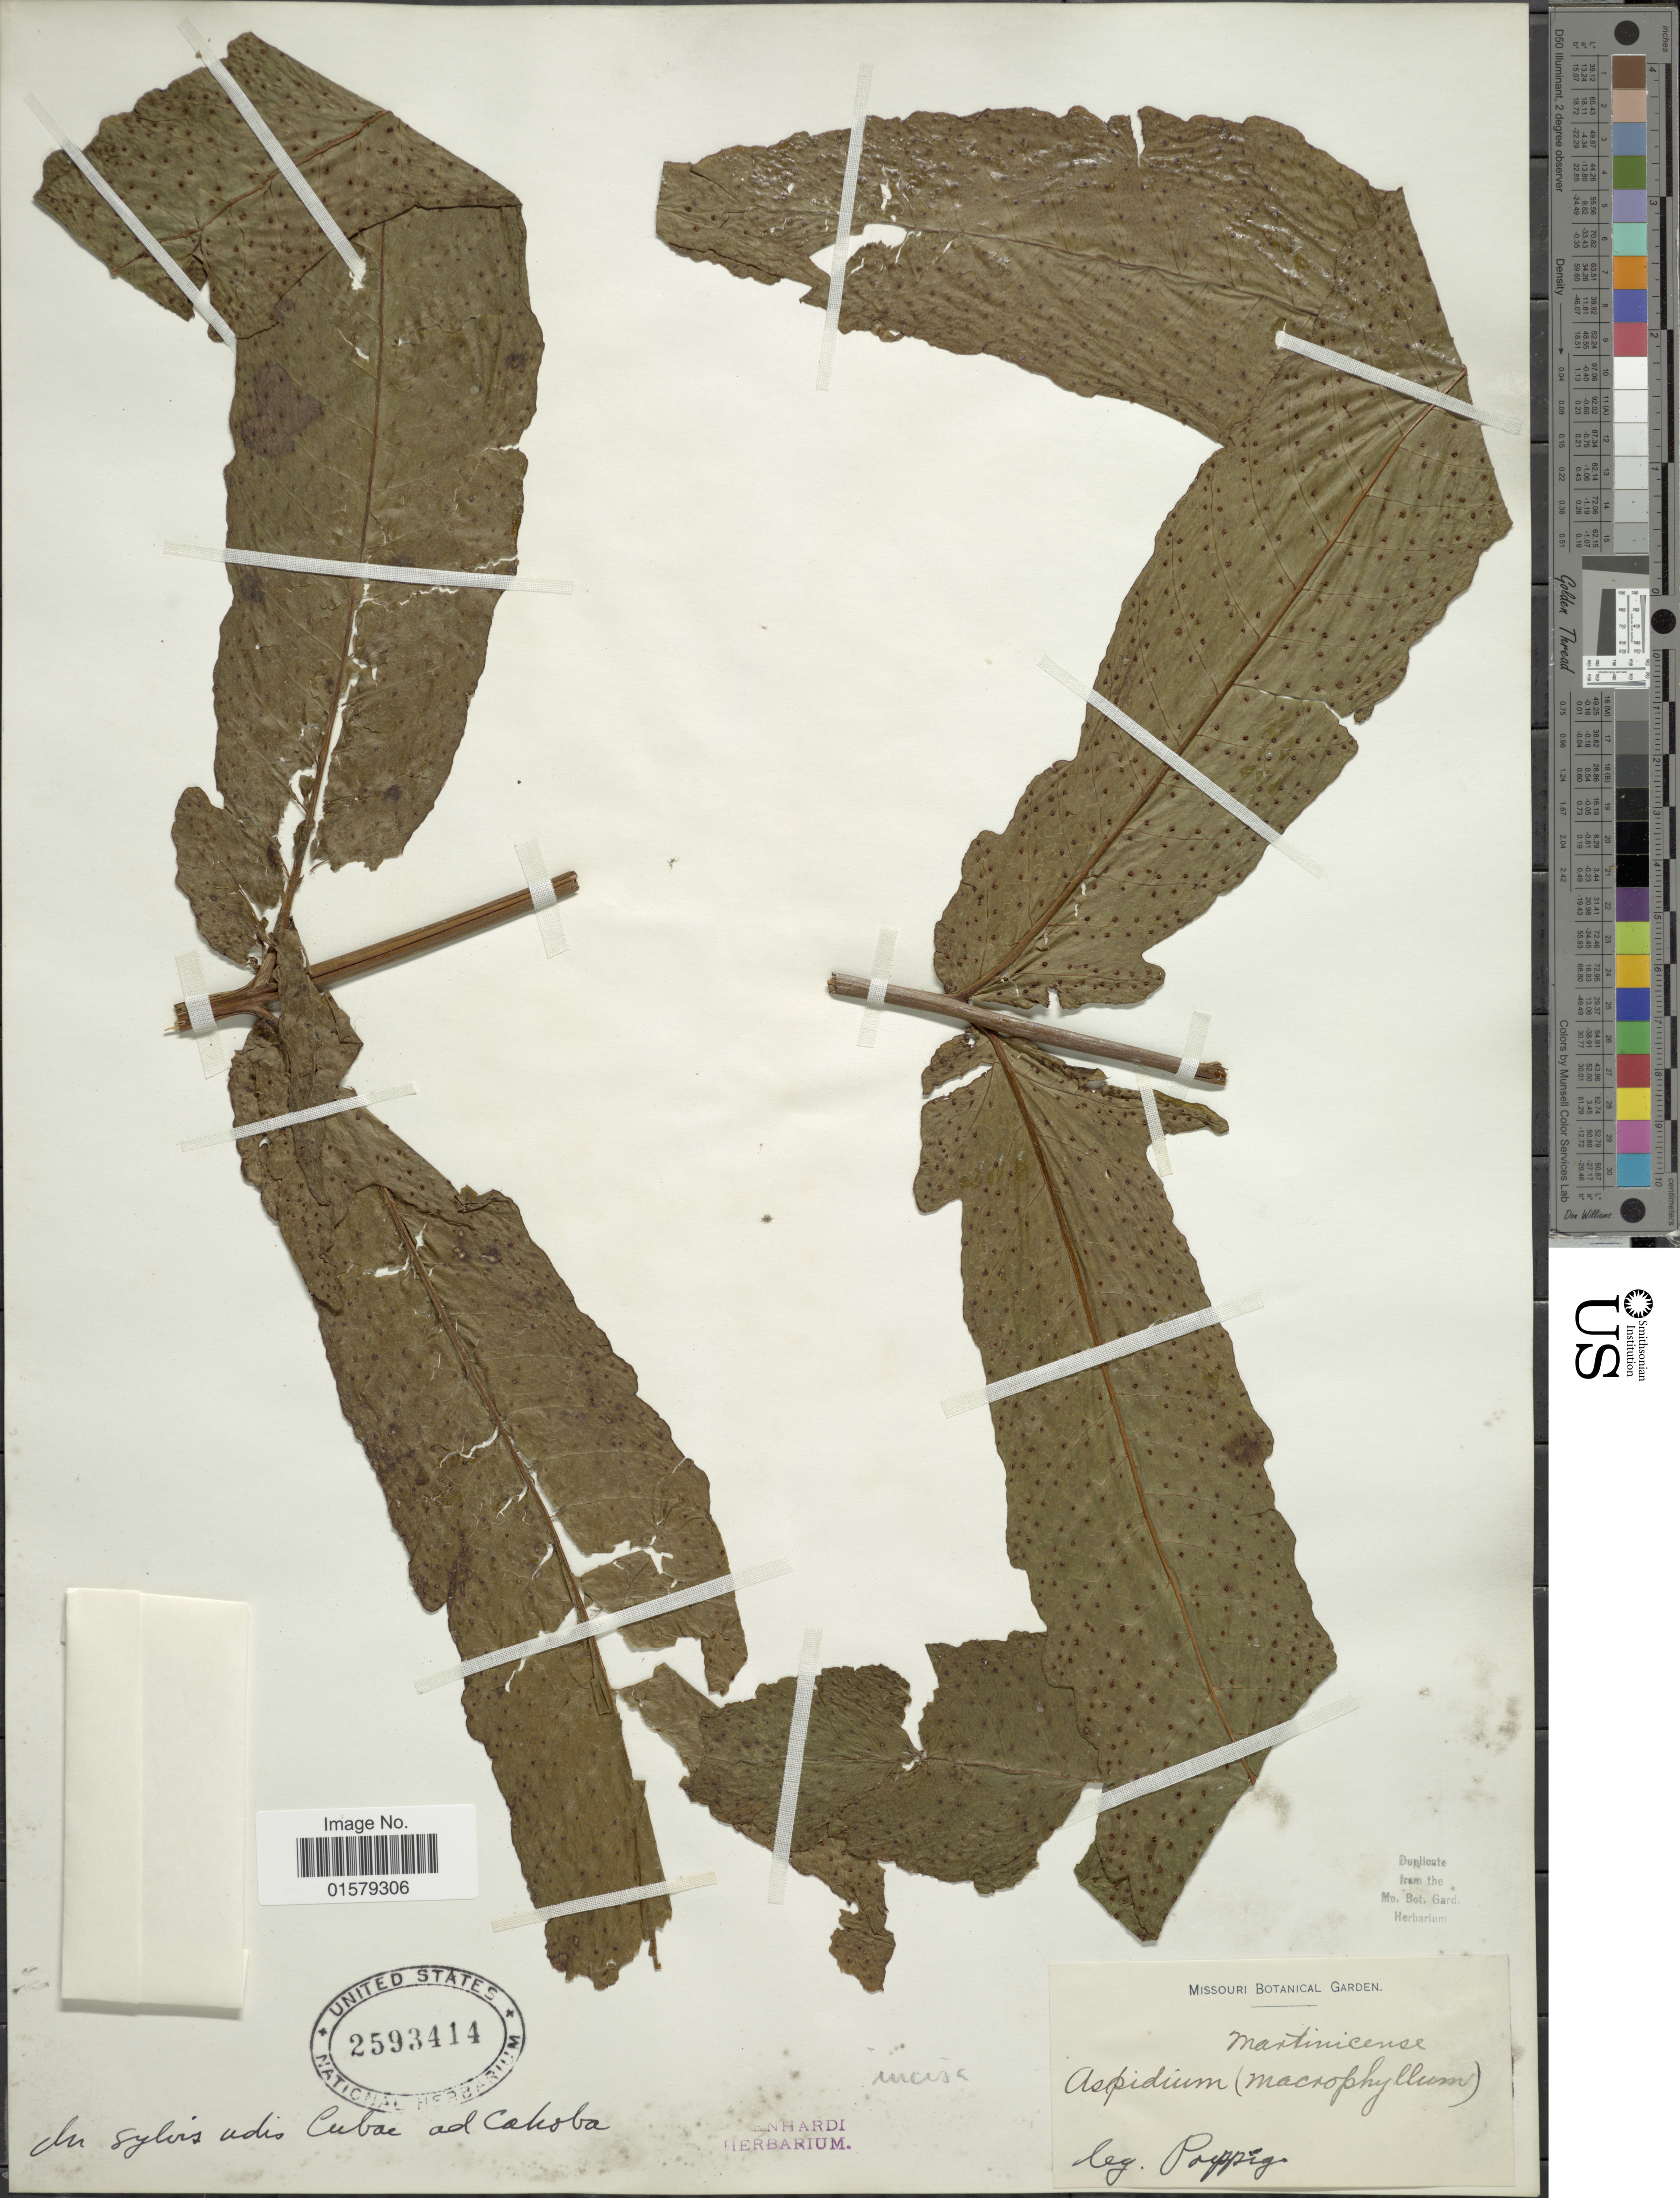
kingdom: Plantae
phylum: Tracheophyta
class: Polypodiopsida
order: Polypodiales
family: Tectariaceae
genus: Tectaria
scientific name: Tectaria incisa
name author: Cav.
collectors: -. Poppig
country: Cuba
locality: In sylvis udis Cubae ad Cahoba.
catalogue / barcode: US 2593414